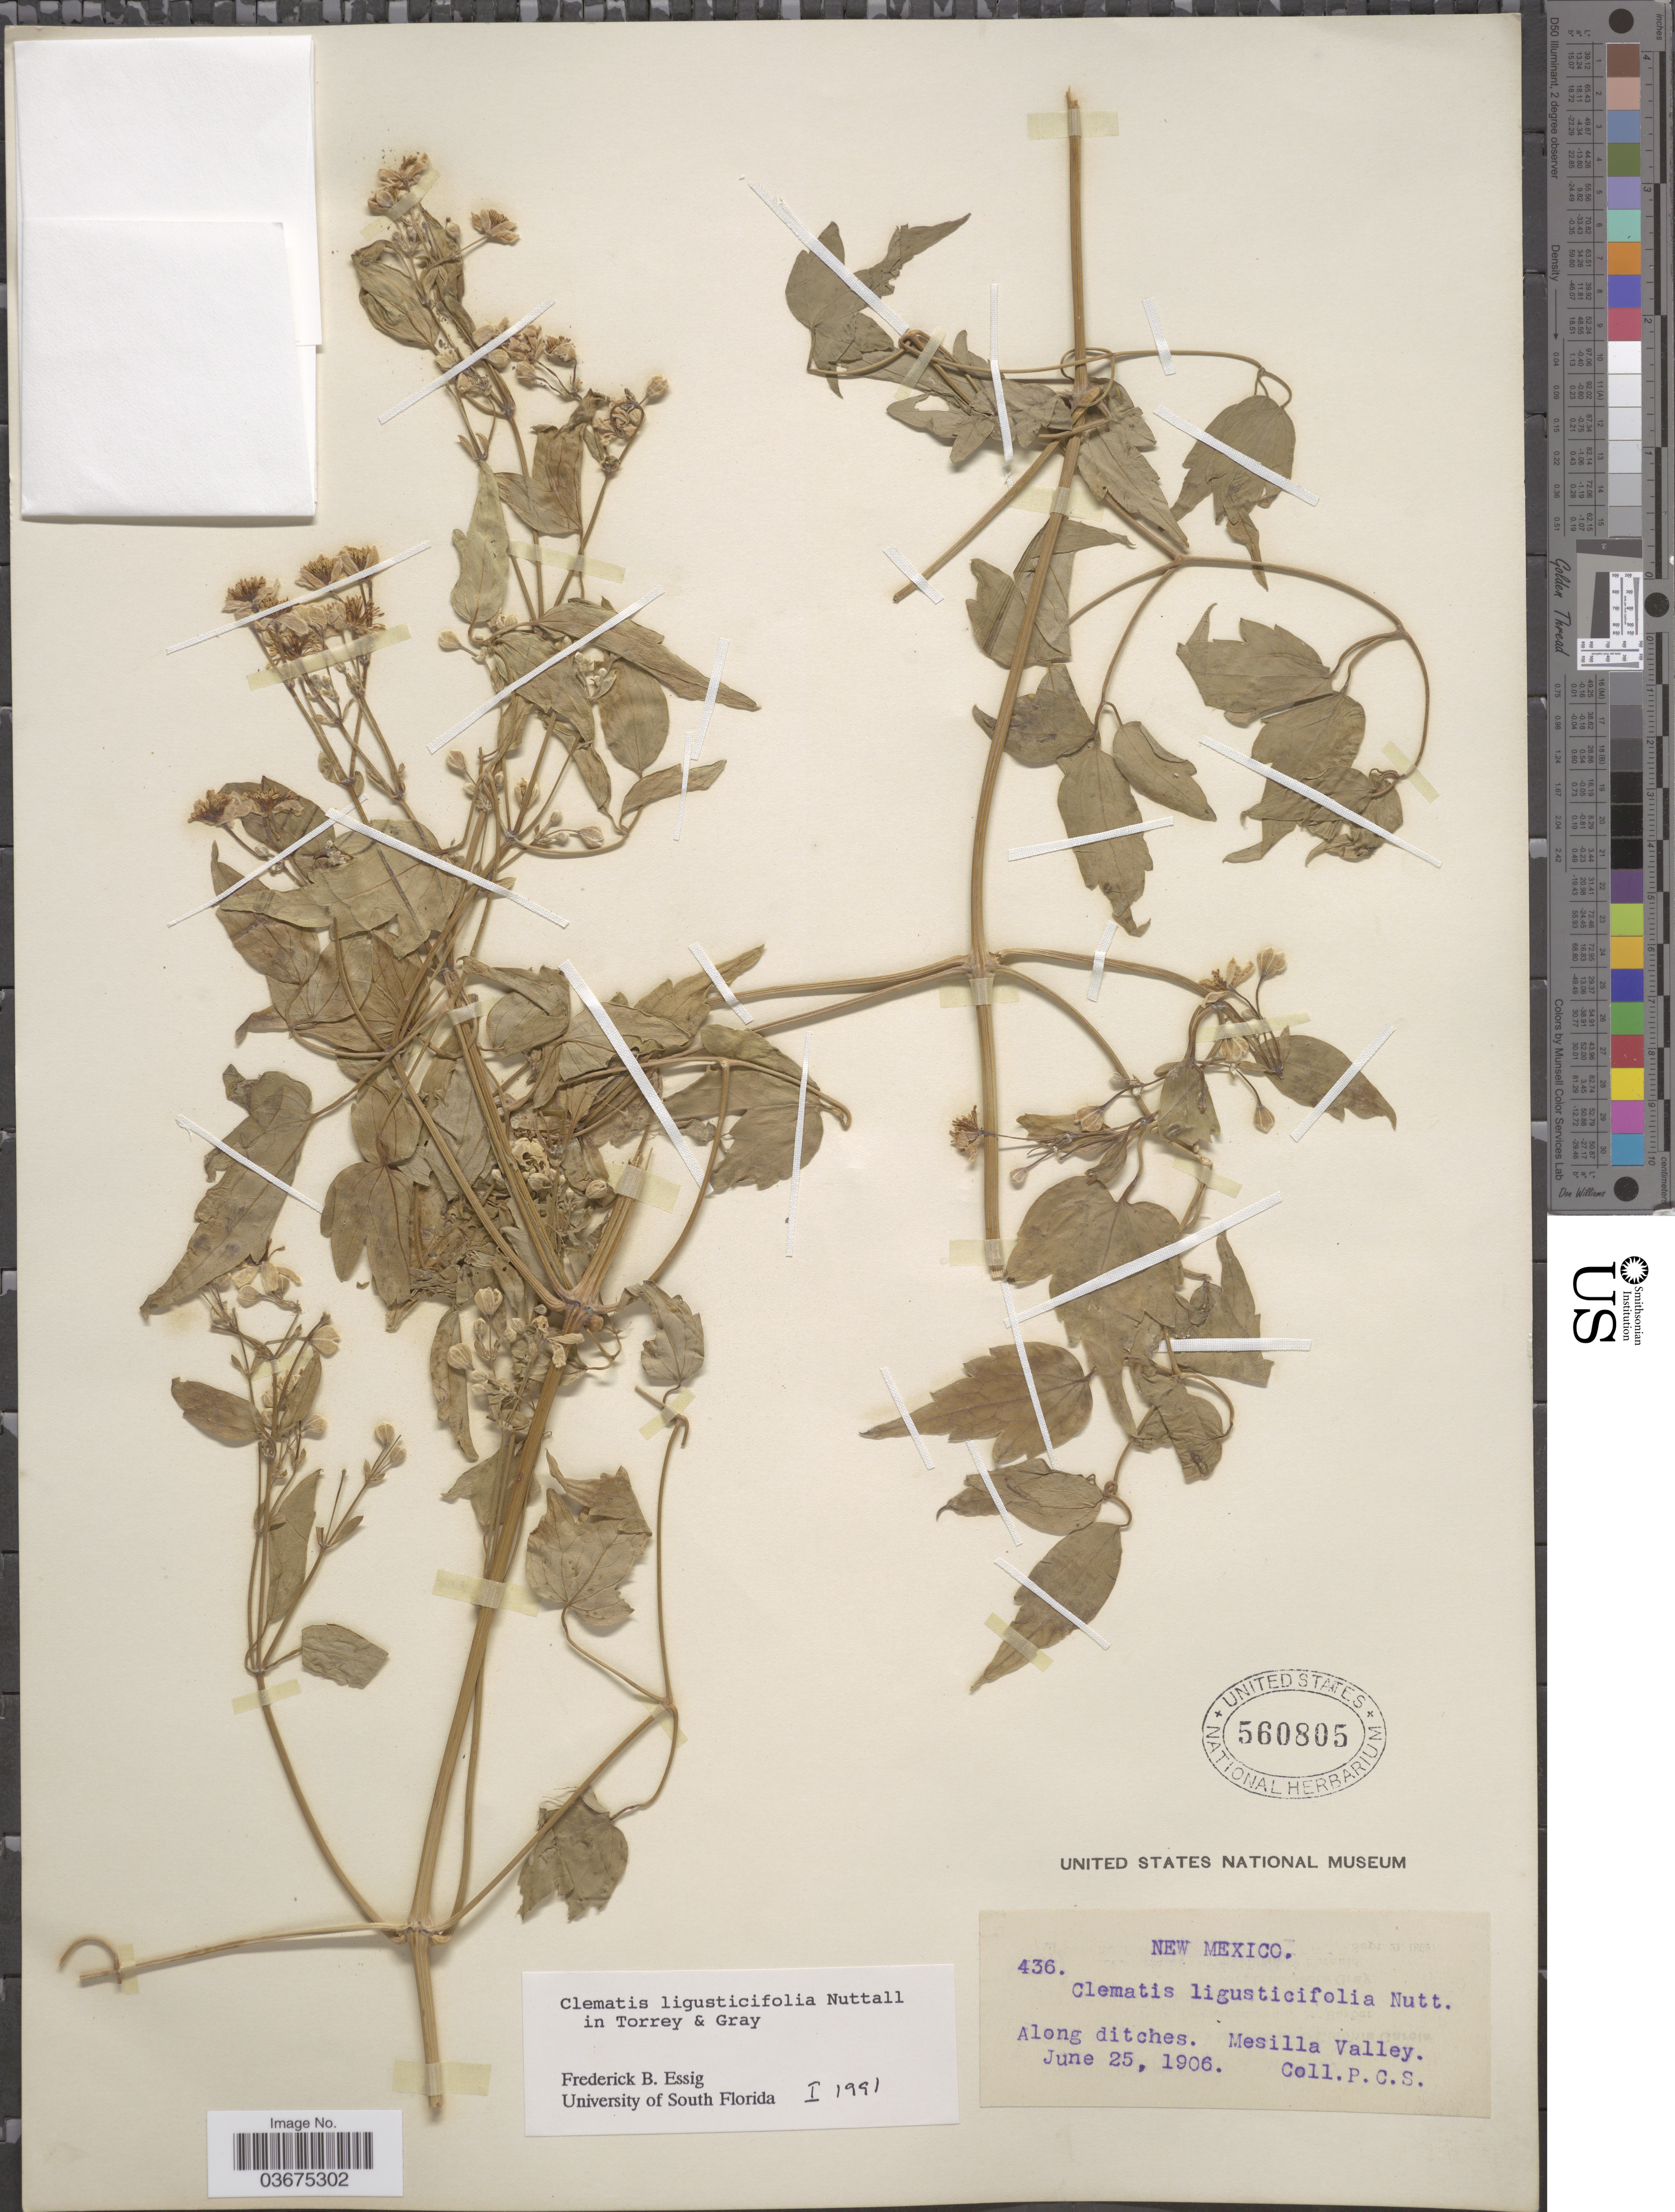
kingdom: Plantae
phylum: Tracheophyta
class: Magnoliopsida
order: Ranunculales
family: Ranunculaceae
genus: Clematis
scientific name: Clematis ligusticifolia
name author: Nutt.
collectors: P. C. S.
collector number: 436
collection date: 1906-06-25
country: United States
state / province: New Mexico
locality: Along ditches. Mesilla Valley.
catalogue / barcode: US 560805